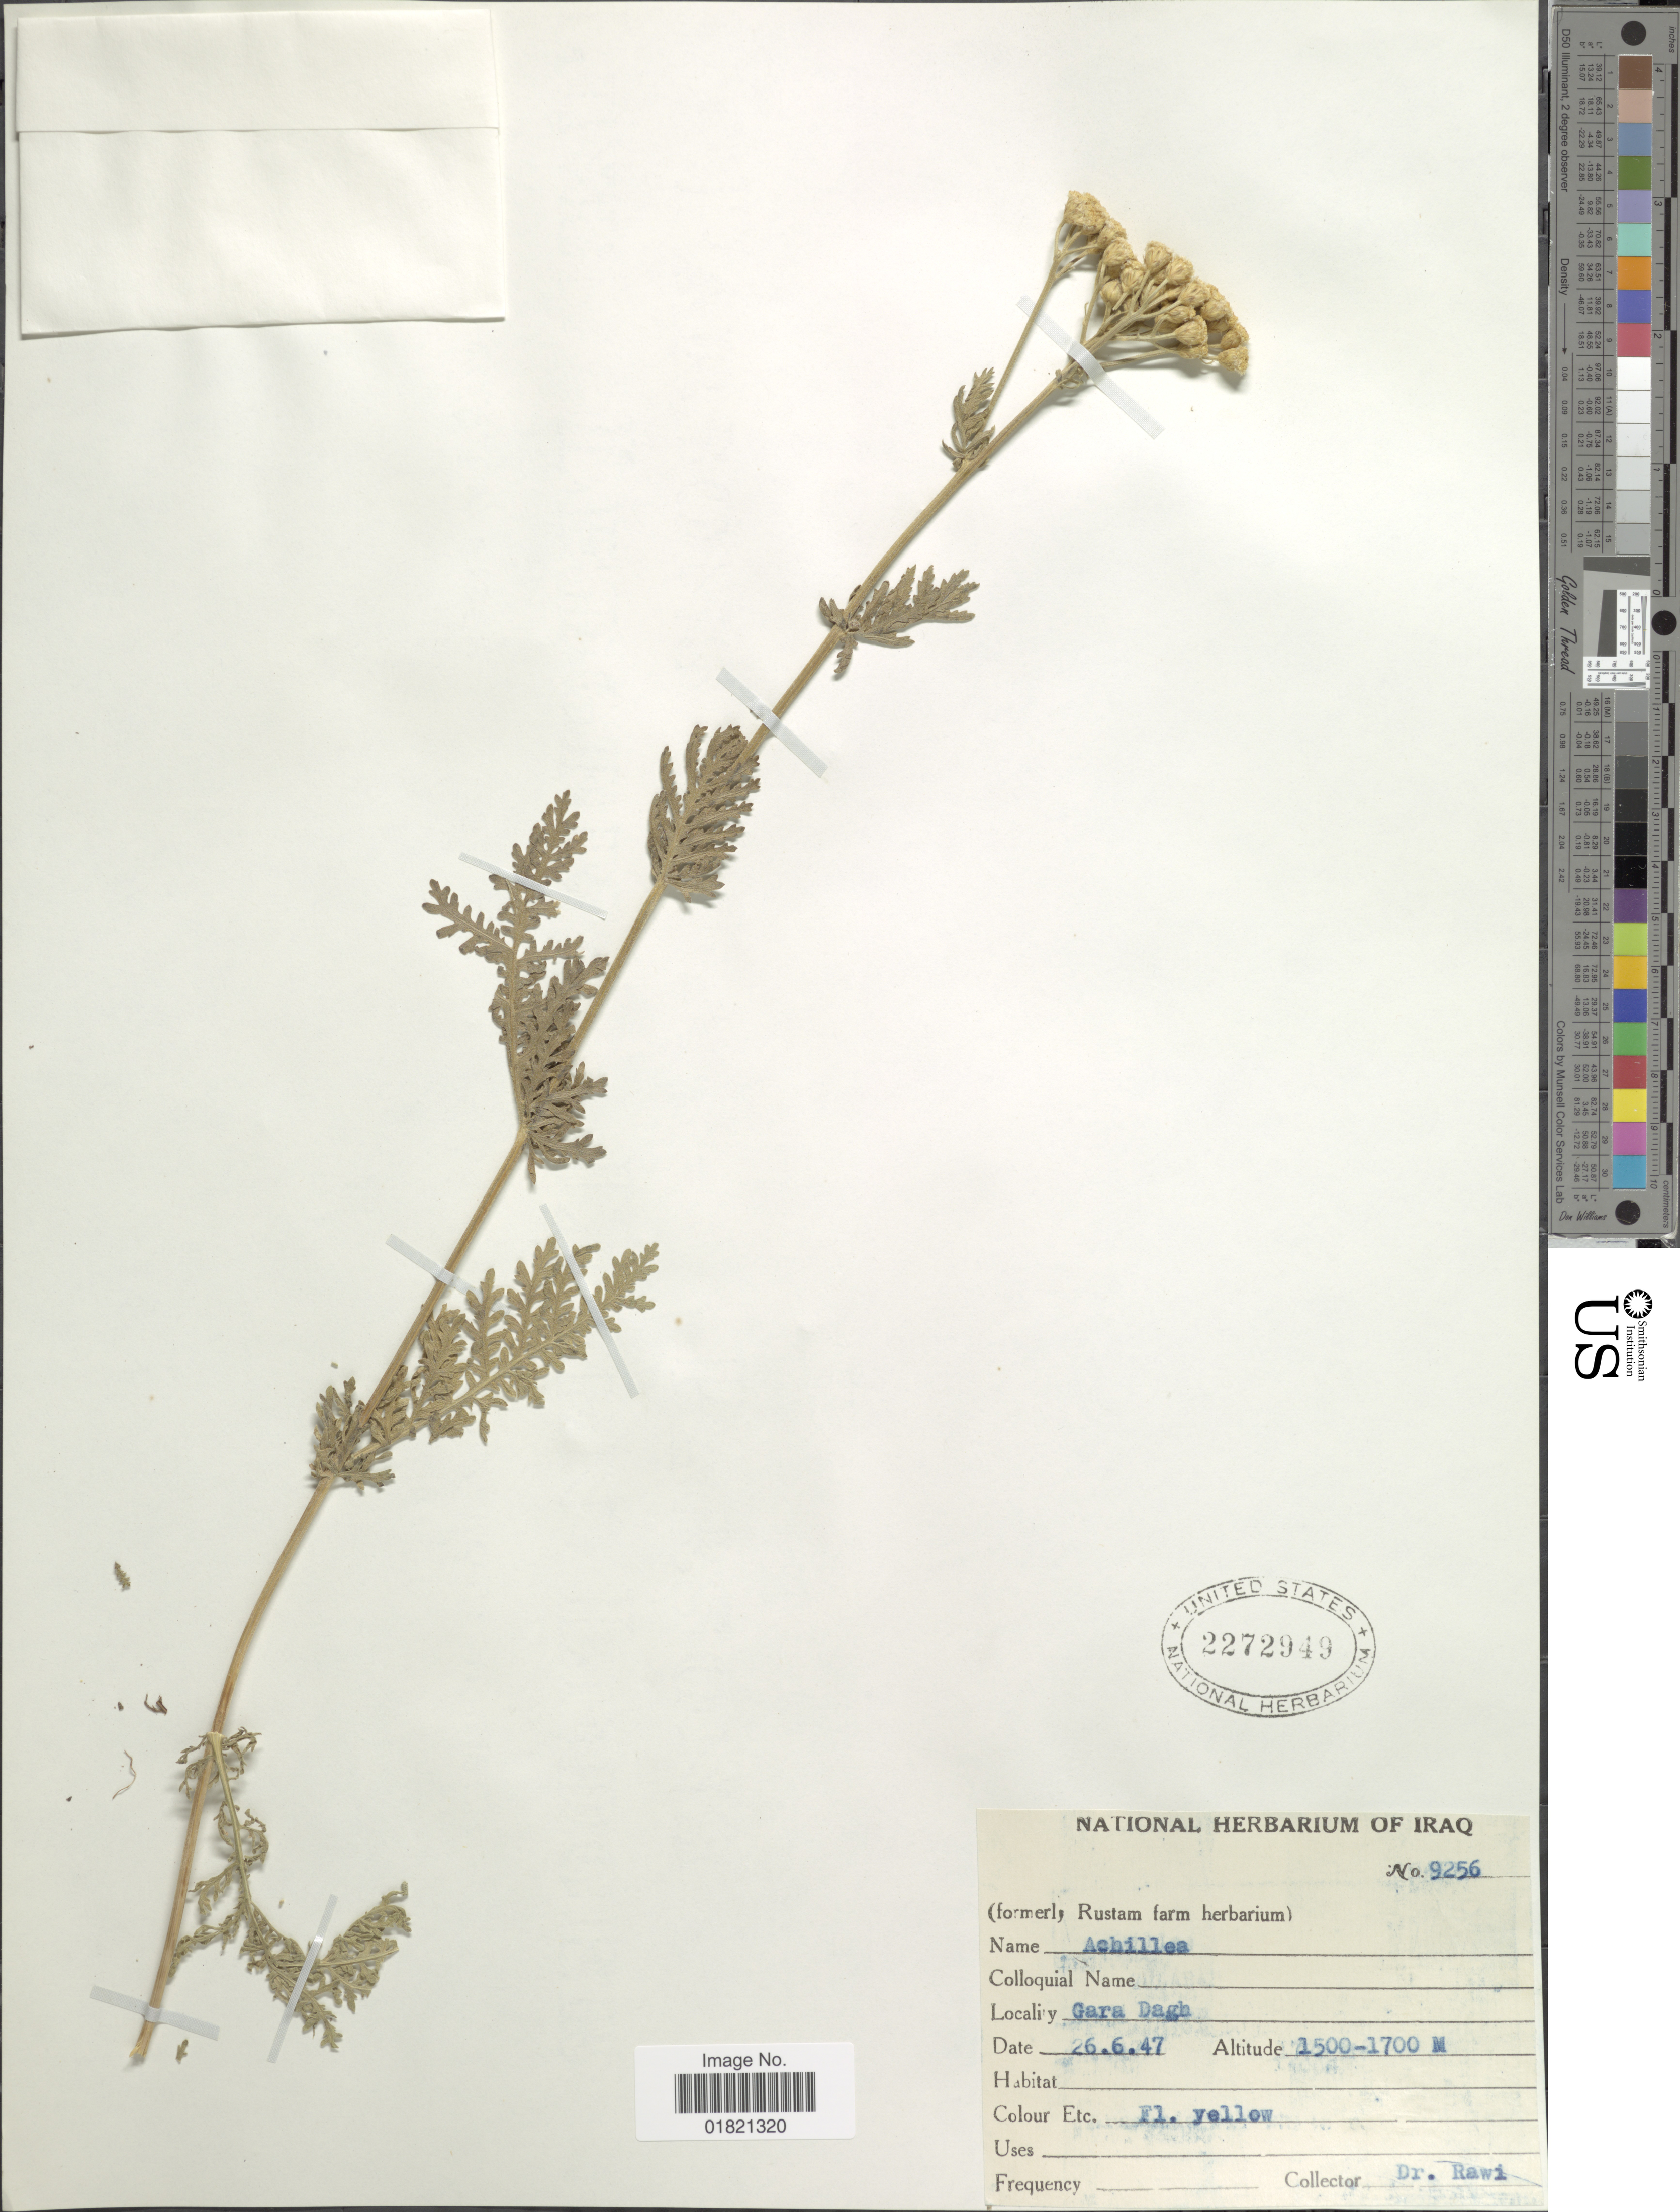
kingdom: Plantae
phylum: Tracheophyta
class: Magnoliopsida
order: Asterales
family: Asteraceae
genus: Achillea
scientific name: Achillea sp.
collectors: -. Rawi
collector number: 9256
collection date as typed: Transcribed d/m/y: 26/6/47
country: Iraq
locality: Gara Dagh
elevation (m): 1500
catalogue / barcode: US 2272949